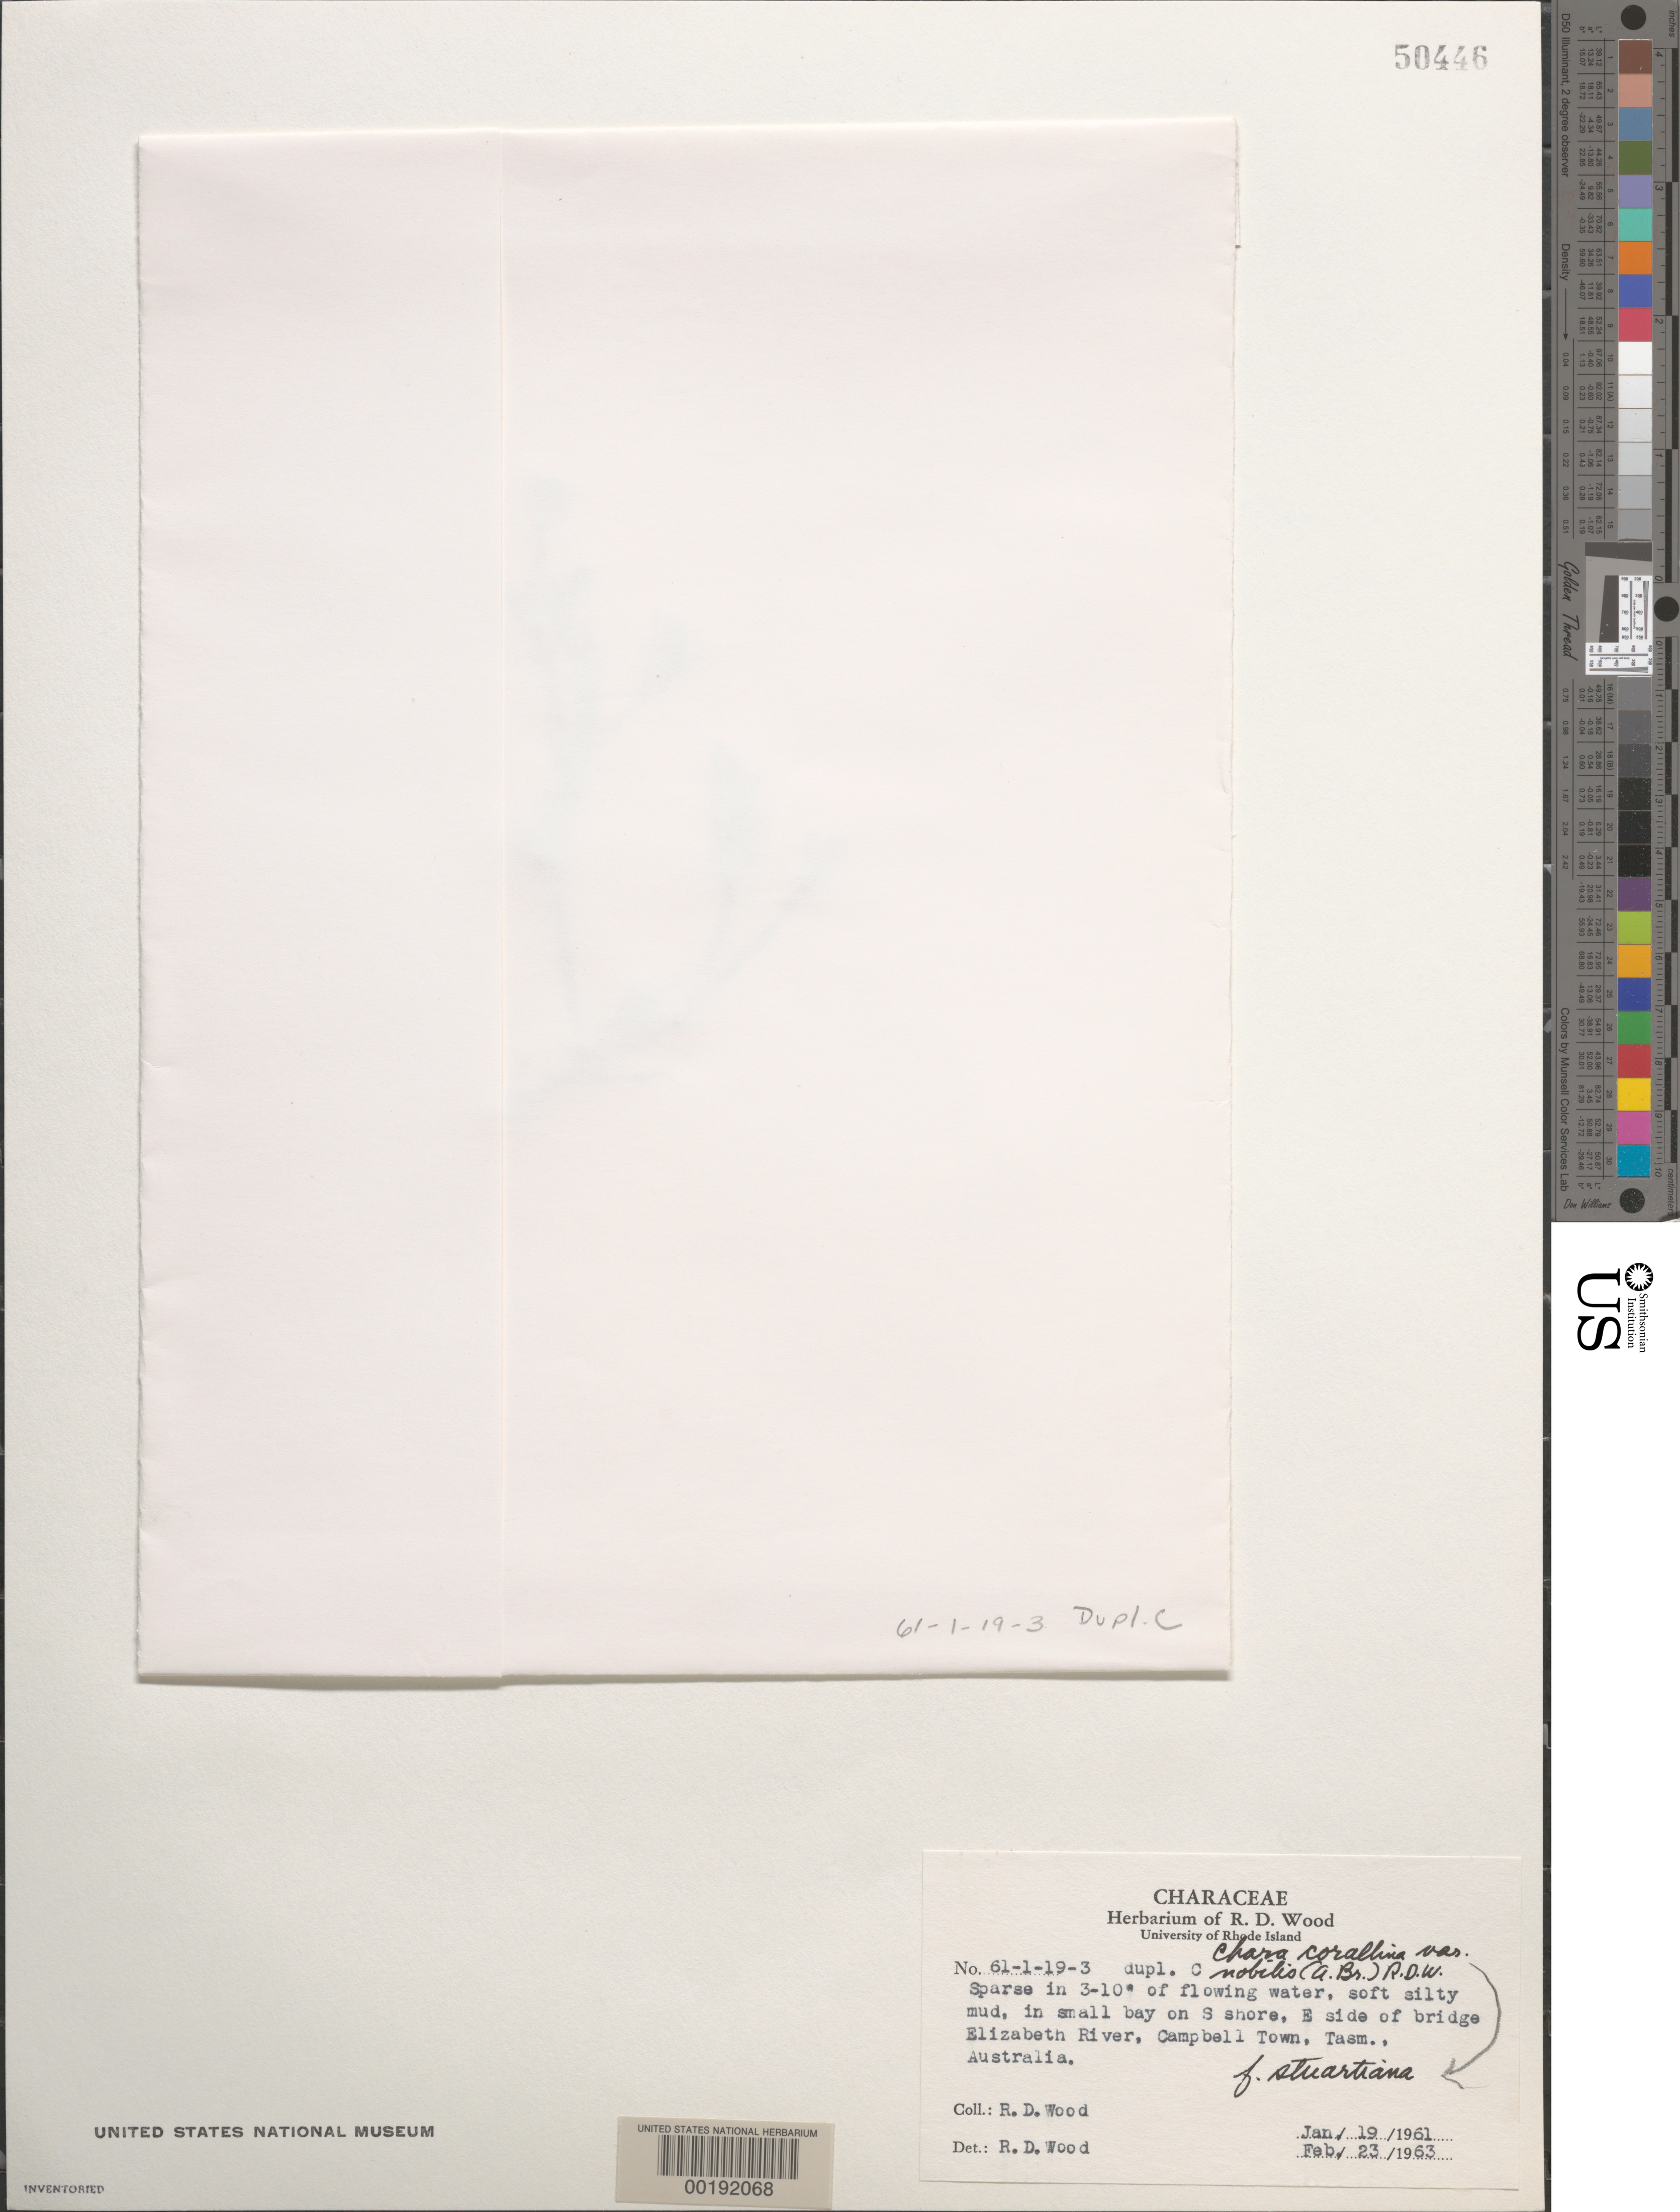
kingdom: Plantae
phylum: Charophyta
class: Charophyceae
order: Charales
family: Characeae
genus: Chara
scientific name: Chara corallina var. nobilis forma stuartiana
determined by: Wood, R. D.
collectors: R. Wood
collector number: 61-1-19-3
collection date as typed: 19 Jan 1961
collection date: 1961-01-19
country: Australia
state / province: Tasmania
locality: Elizabeth River bridge, Campbell Town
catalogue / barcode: US 50446